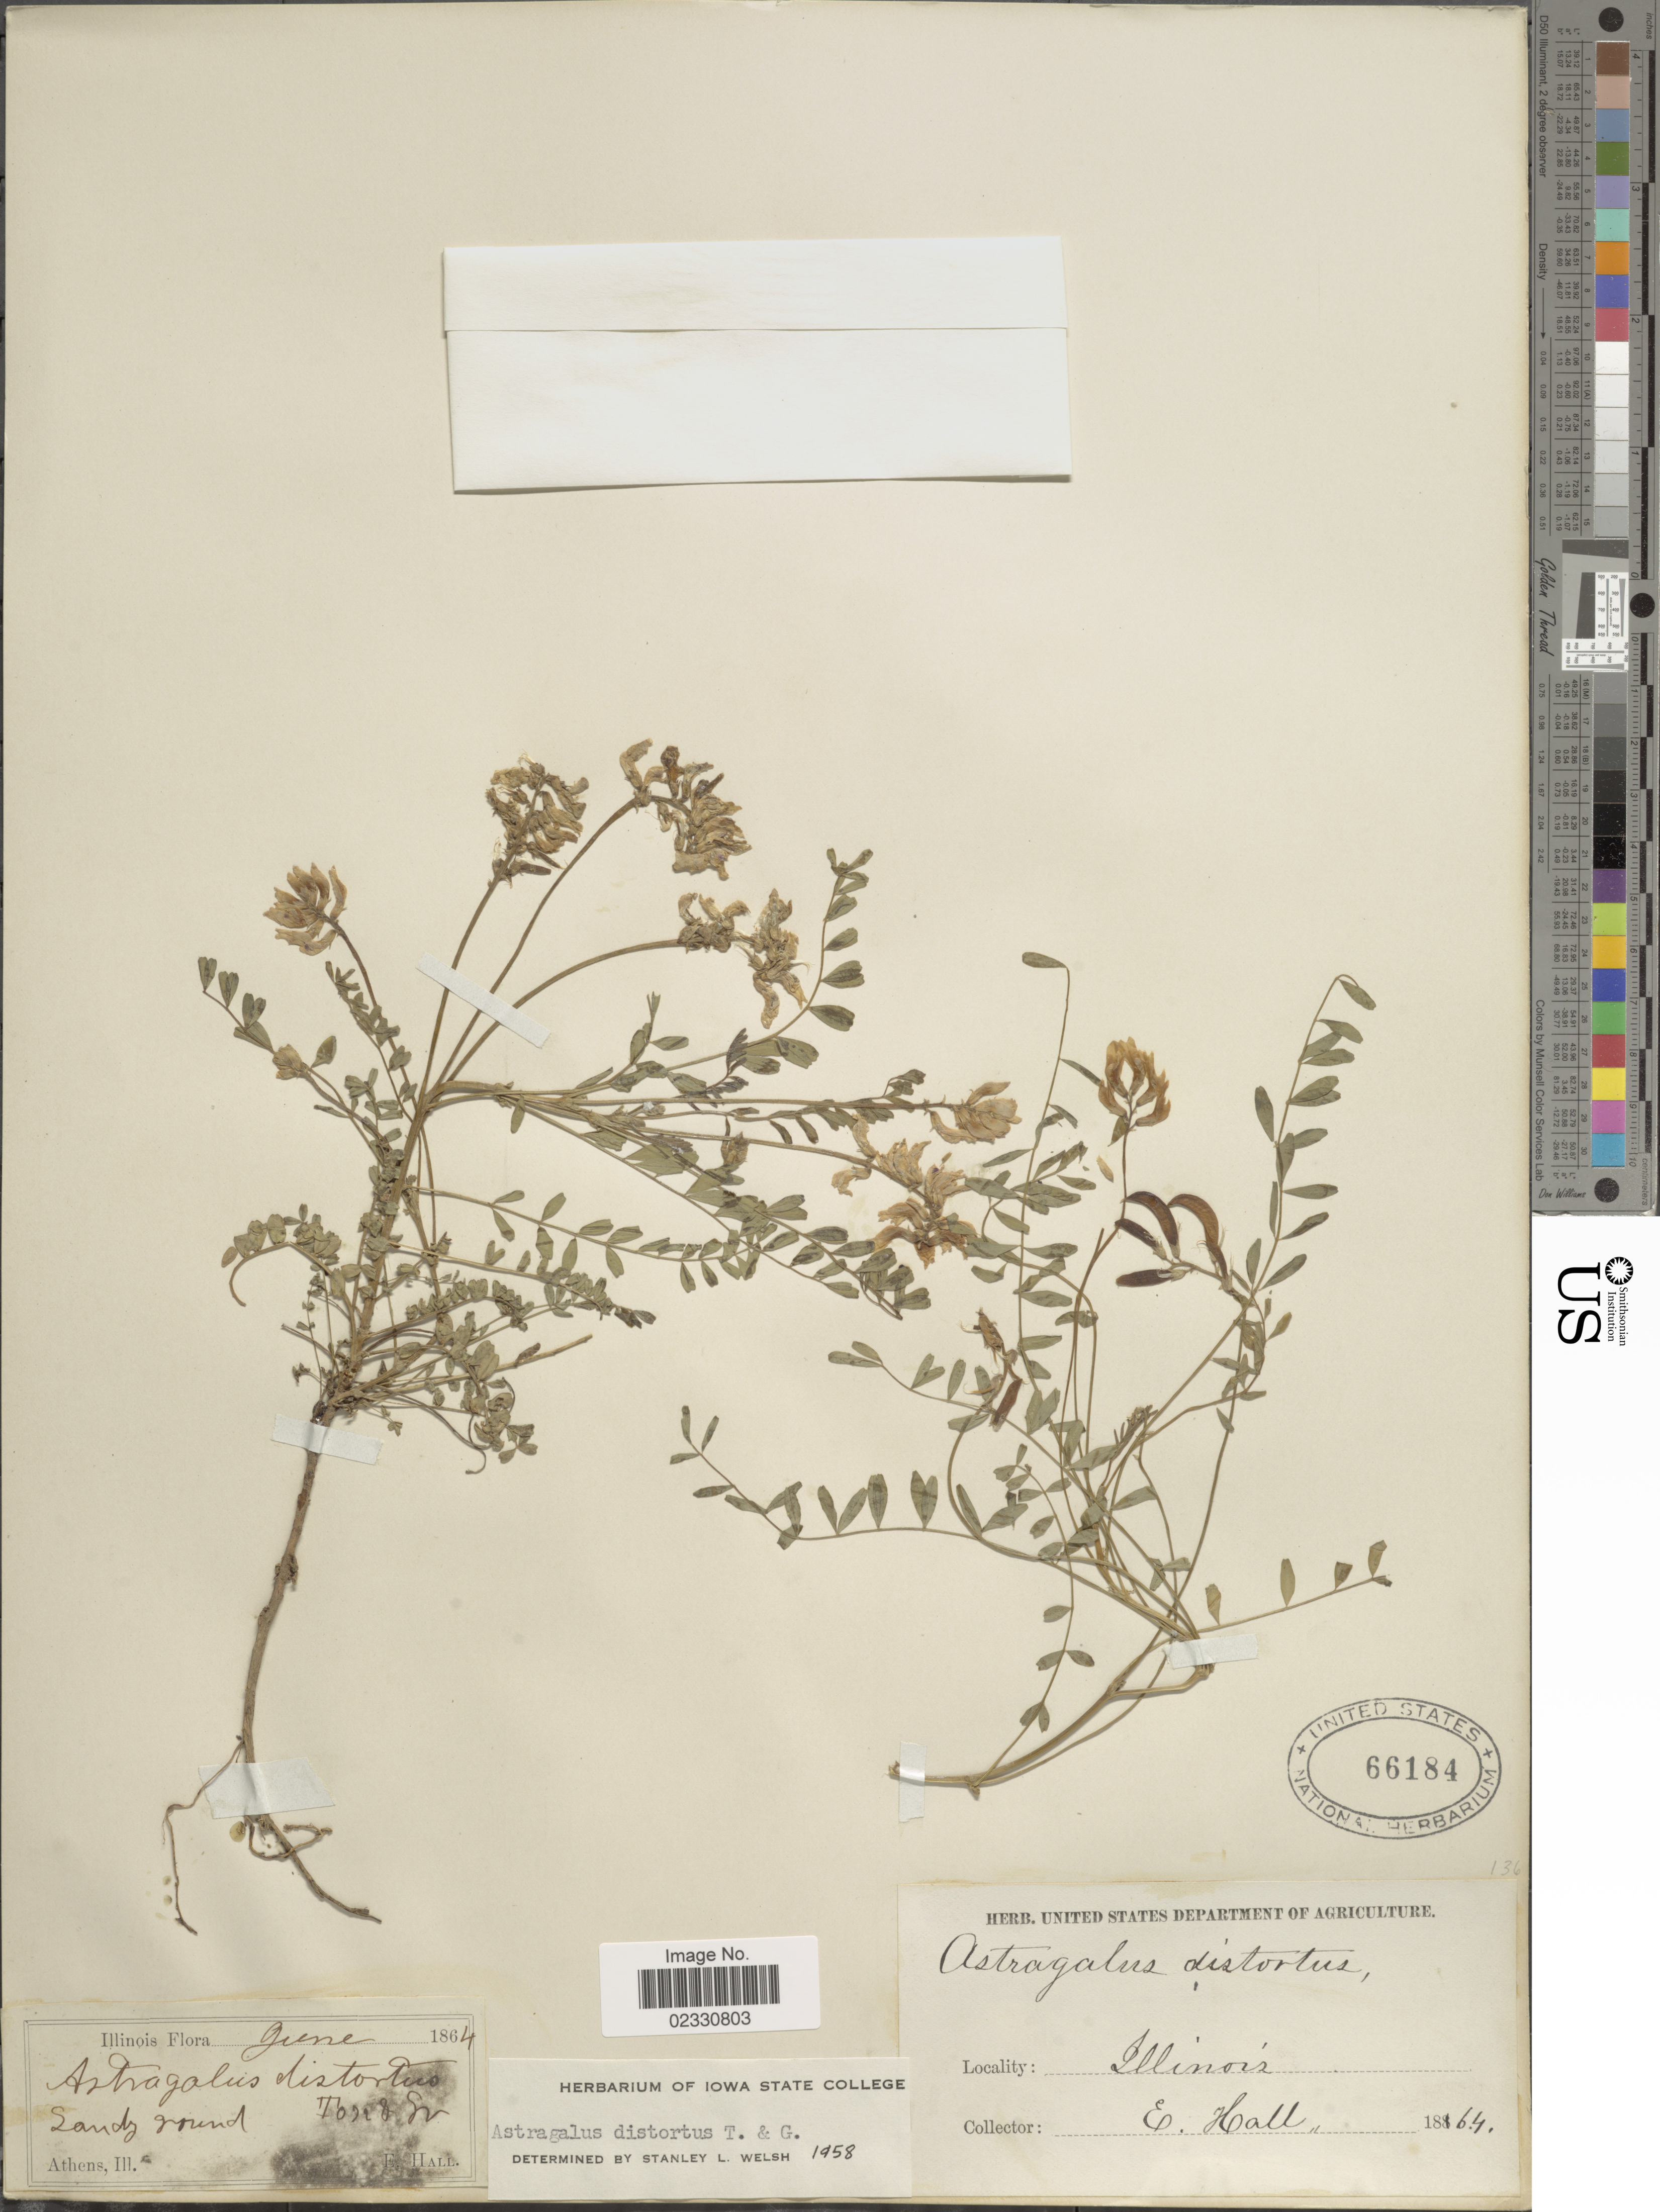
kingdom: Plantae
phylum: Tracheophyta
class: Magnoliopsida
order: Fabales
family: Fabaceae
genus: Astragalus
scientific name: Astragalus distortus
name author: Torr. & A. Gray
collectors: E. Hall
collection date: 1864-06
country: United States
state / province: Illinois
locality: Sandy ground.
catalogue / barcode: US 66184